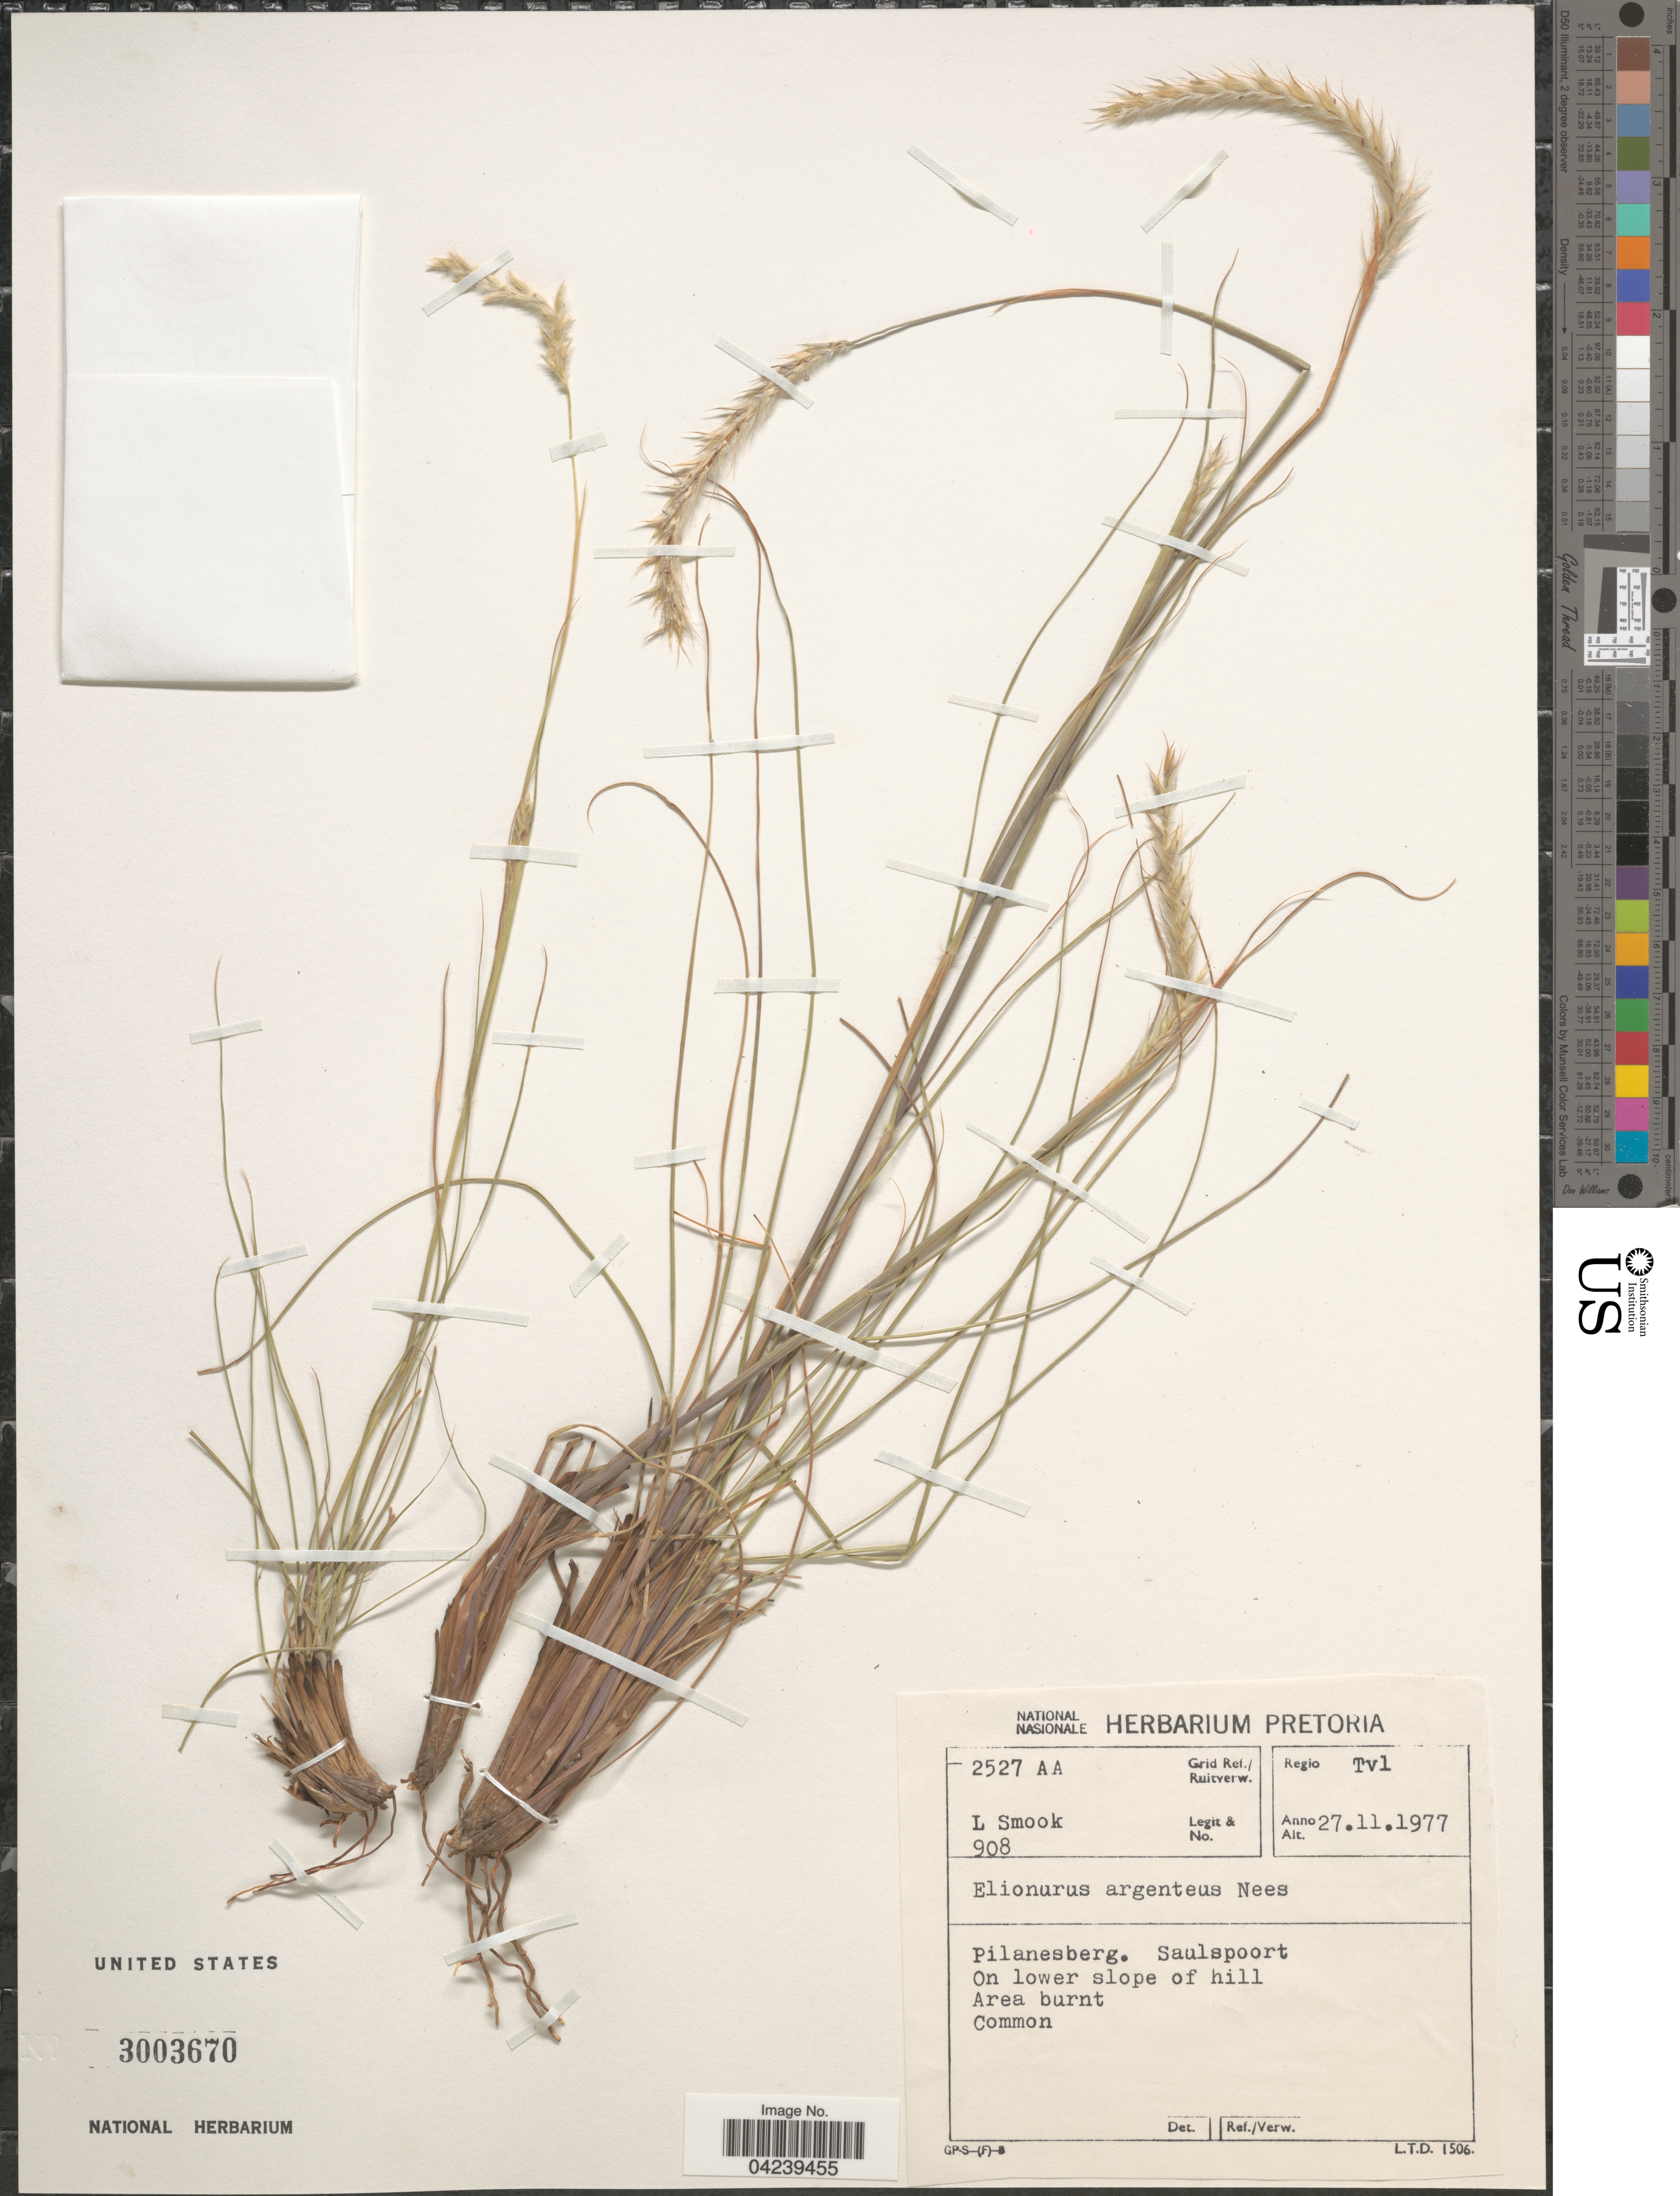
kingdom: Plantae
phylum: Tracheophyta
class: Liliopsida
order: Poales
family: Poaceae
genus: Elionurus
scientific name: Elionurus muticus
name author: (Spreng.) Kuntze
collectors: L. Smook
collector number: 908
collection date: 1977-11-27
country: South Africa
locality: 2527 AA Grid Ref./Ruitverw. Regio Tvl. Pilanesberg, Saulspoort. On lower slope of hill.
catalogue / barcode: US 3003670